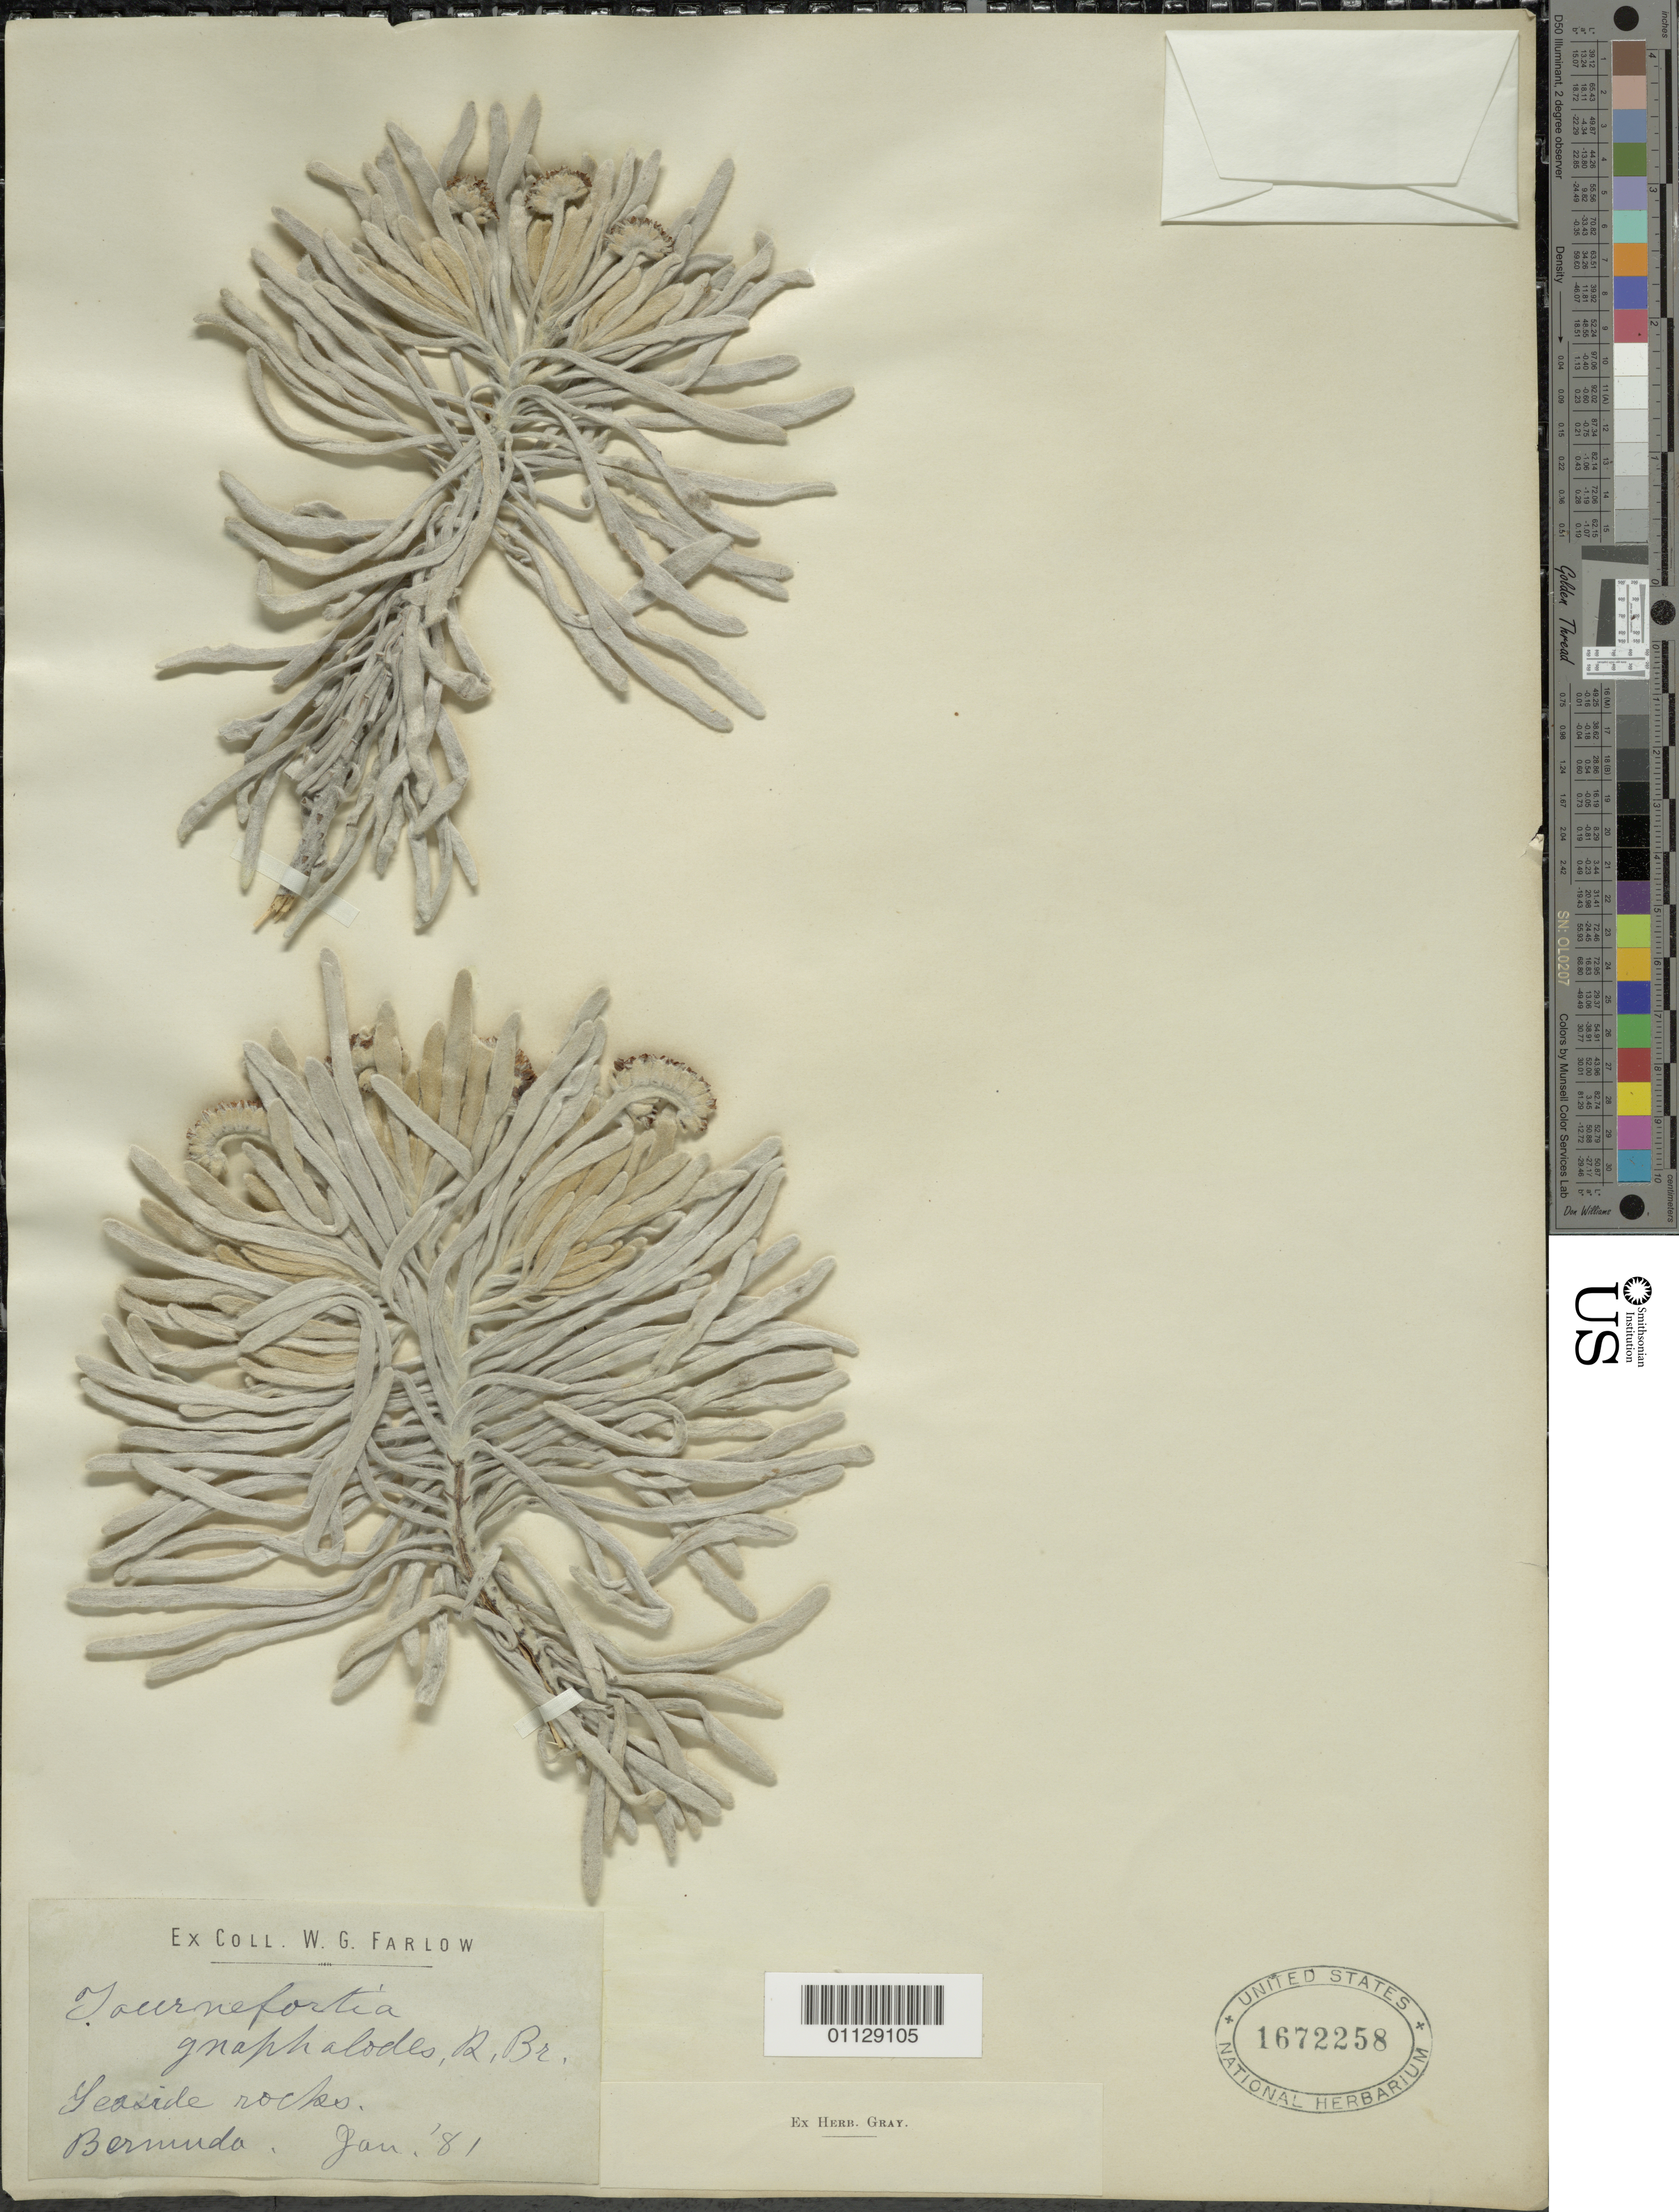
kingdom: Plantae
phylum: Tracheophyta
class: Magnoliopsida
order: Boraginales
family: Heliotropiaceae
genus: Tournefortia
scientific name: Tournefortia gnaphalodes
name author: (L.) R. Br.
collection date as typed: Jan 1881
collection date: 1881-01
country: Bermuda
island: Bermuda I.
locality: Seaside Rocks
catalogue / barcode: US 1672258